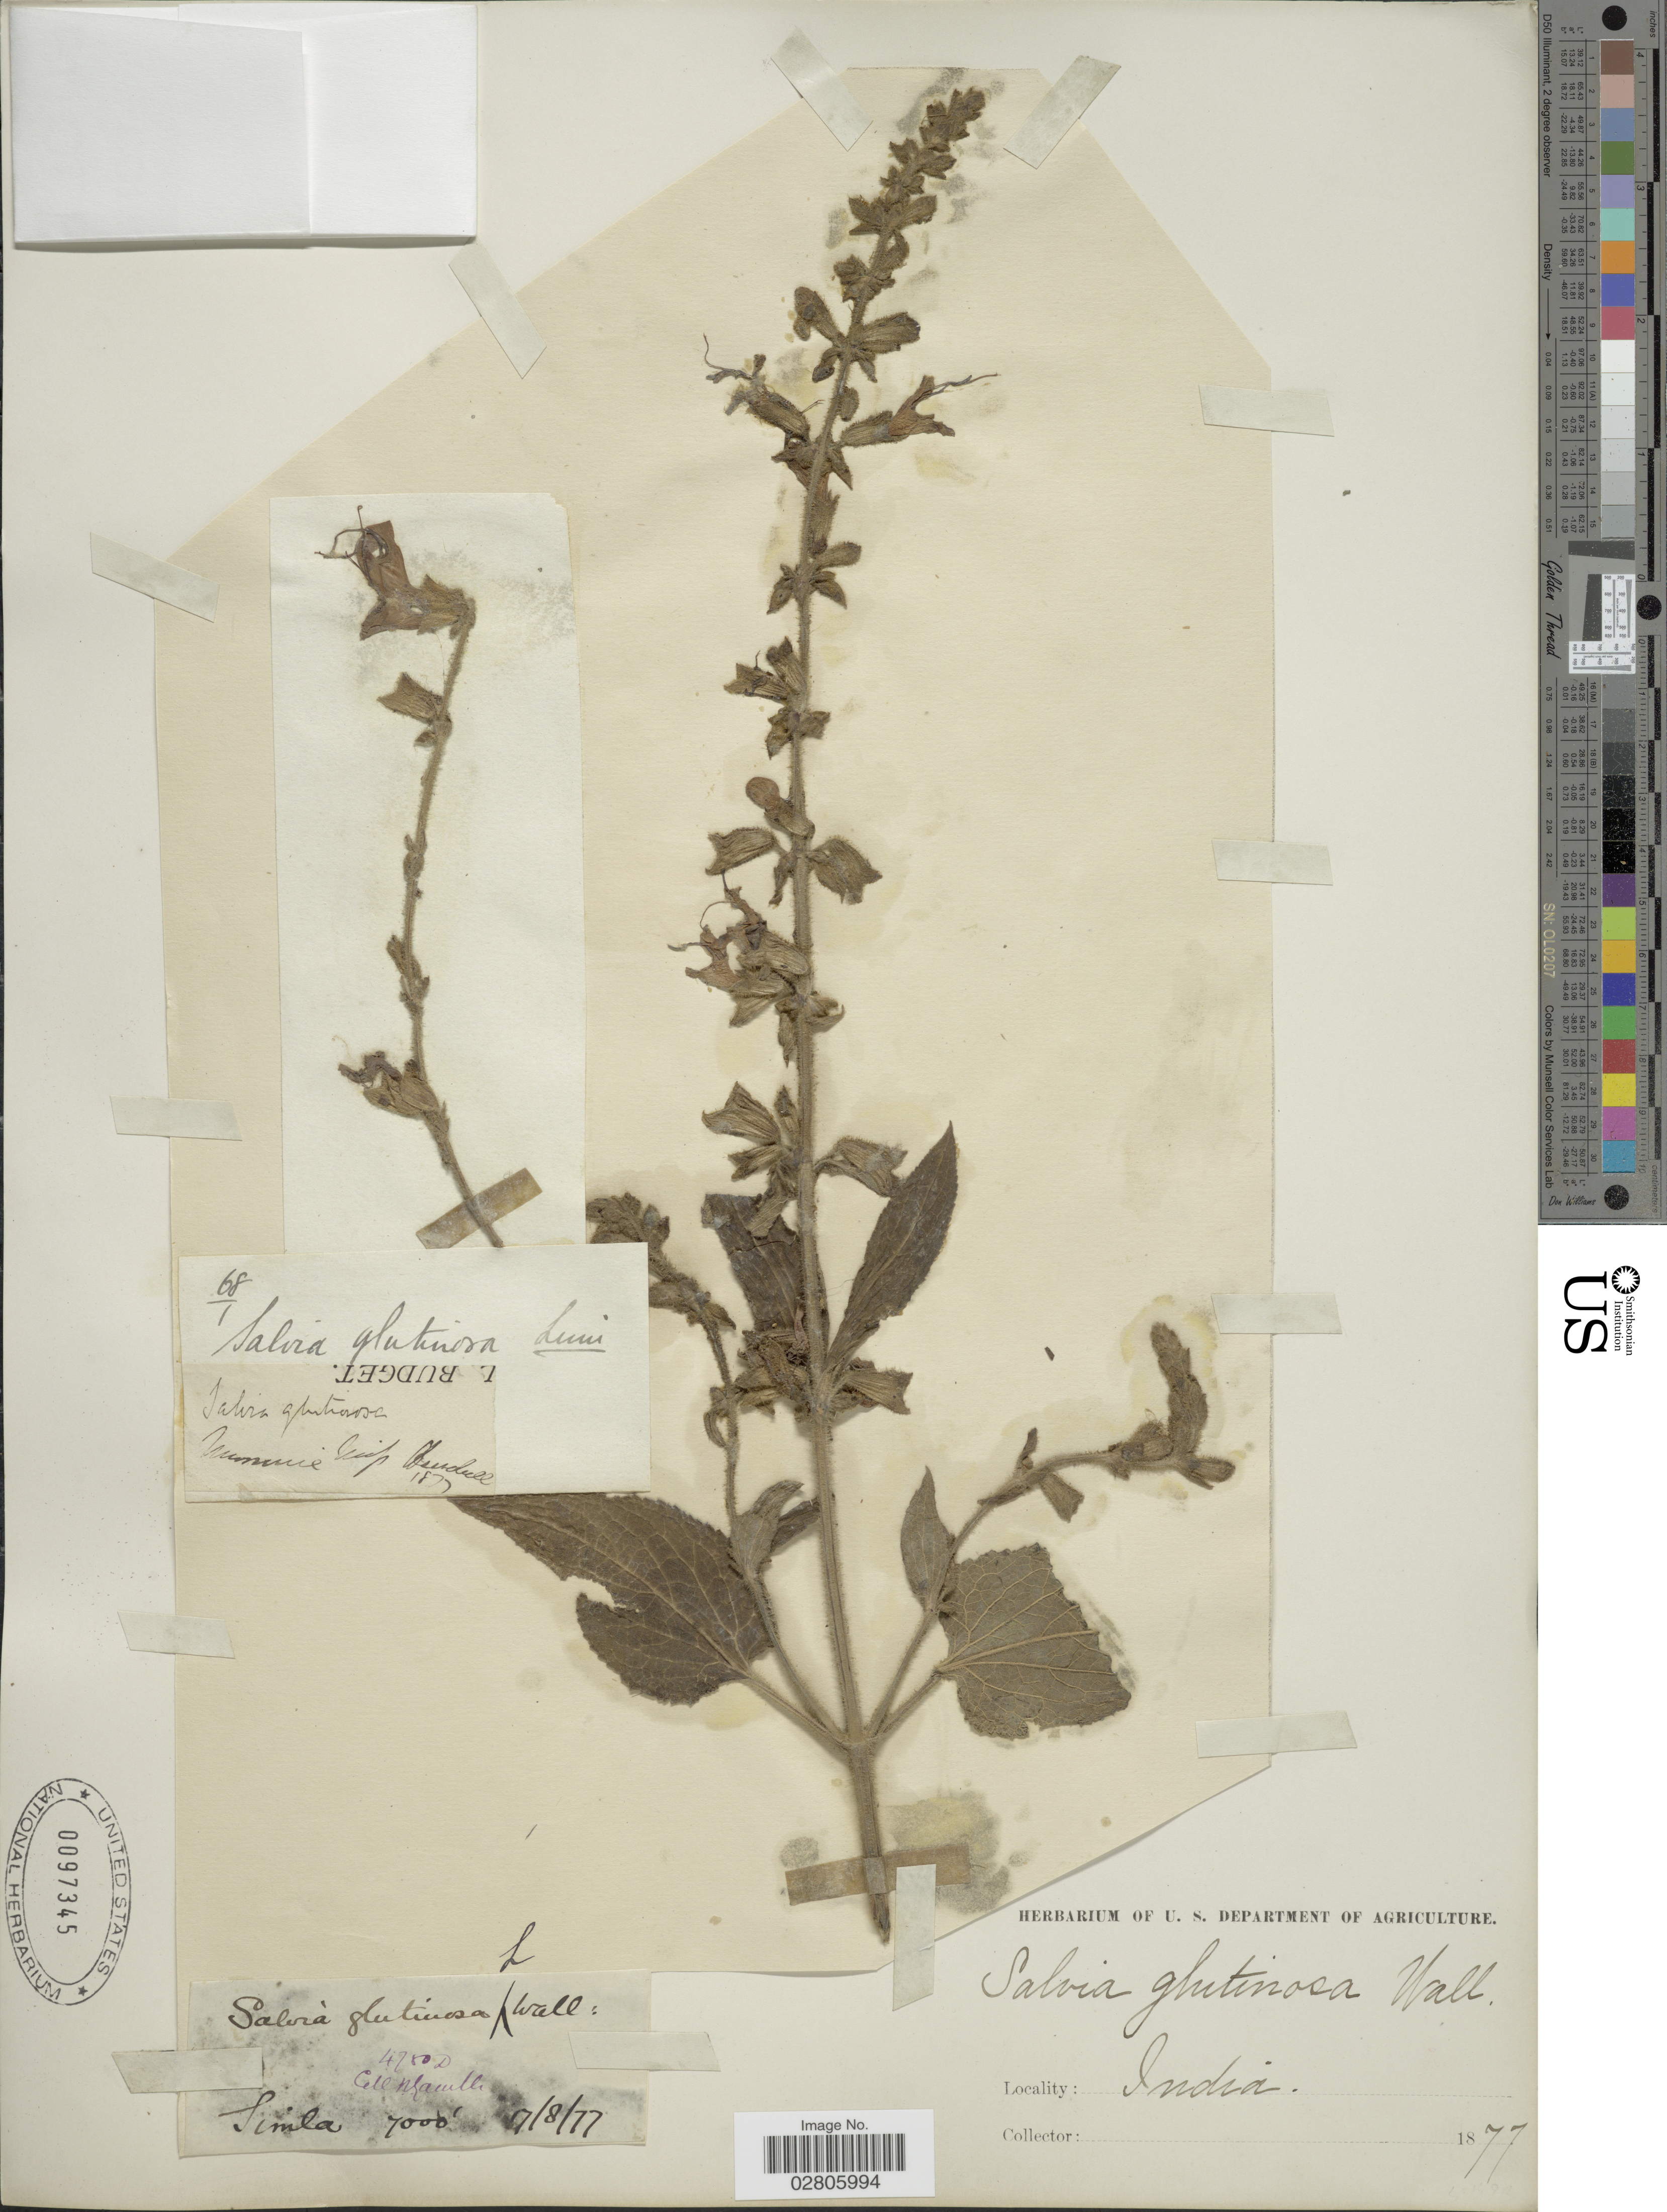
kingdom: Plantae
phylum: Tracheophyta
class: Magnoliopsida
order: Lamiales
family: Lamiaceae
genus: Salvia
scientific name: Salvia glutinosa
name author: L.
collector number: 4780D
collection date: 1877-08-17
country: India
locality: Mussurie / Simla [2 elements on sheet?]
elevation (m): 2134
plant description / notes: Specimen may have 2 distinct elements mounted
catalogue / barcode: US 97345